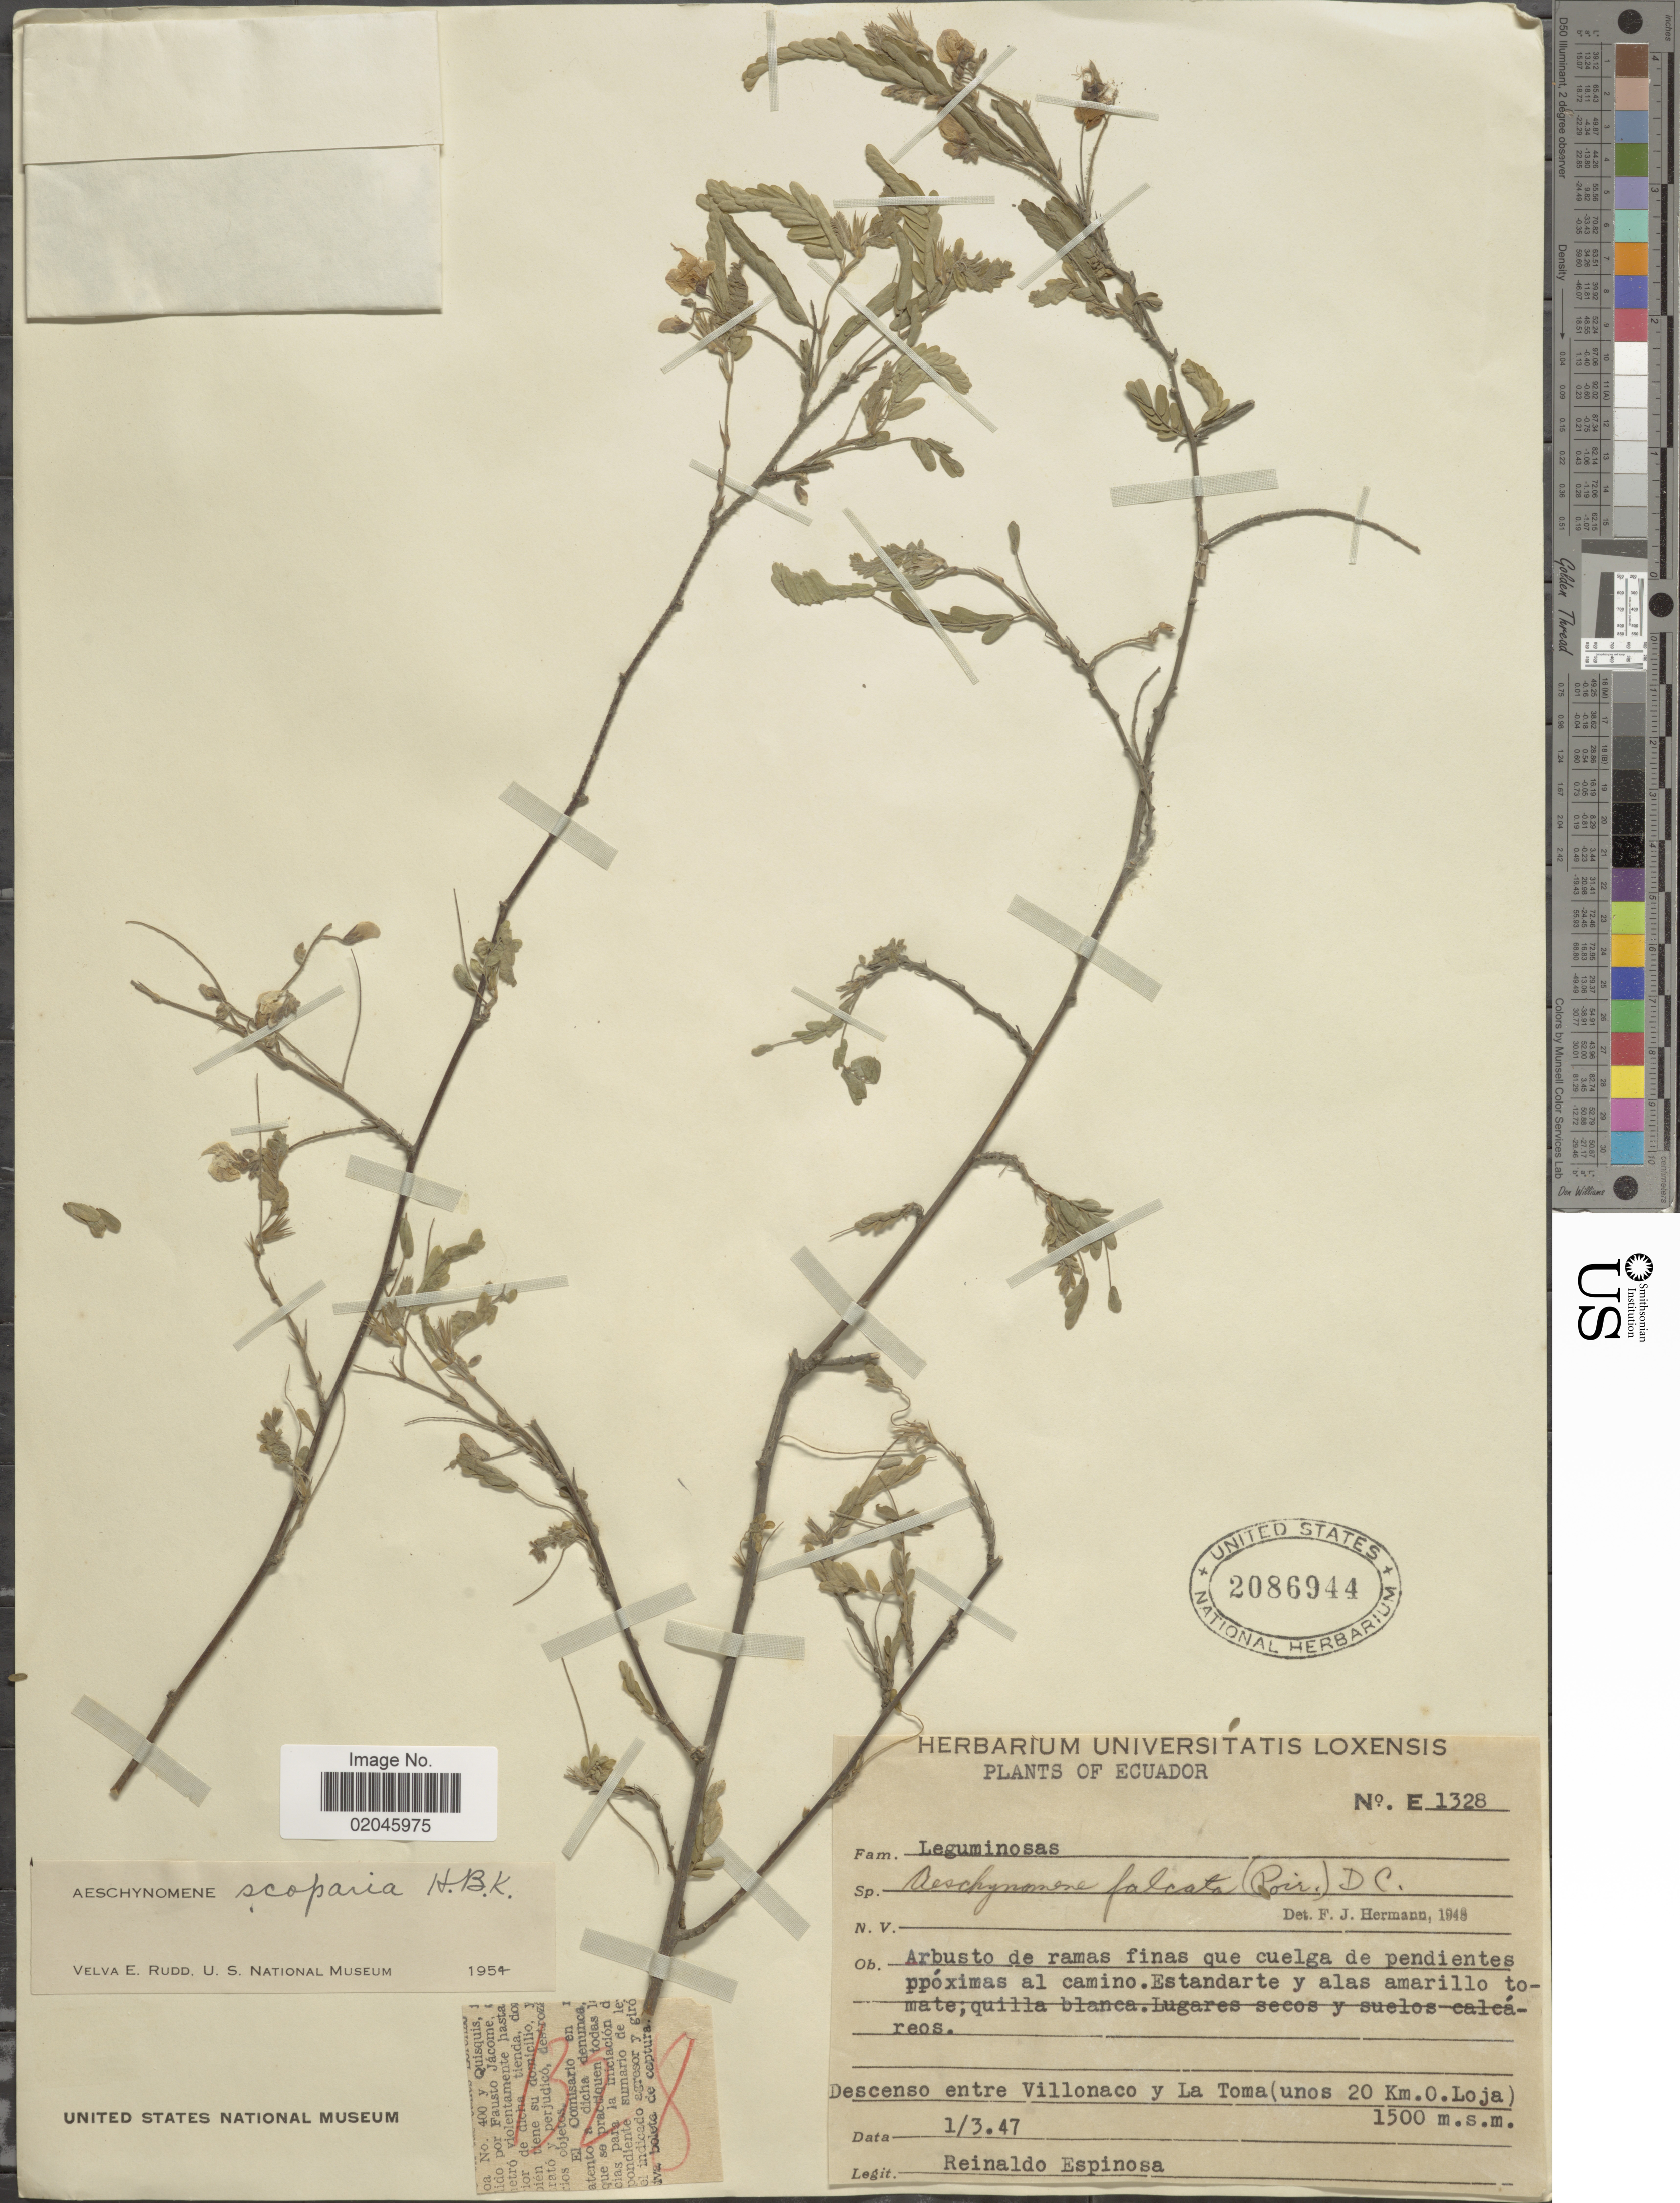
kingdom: Plantae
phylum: Tracheophyta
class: Magnoliopsida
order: Fabales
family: Fabaceae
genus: Aeschynomene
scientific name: Aeschynomene scoparia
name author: Kunth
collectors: R. Espinosa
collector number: E1328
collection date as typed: Transcribed d/m/y: 1/3/47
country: Ecuador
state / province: Loja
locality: Descenso entre Villonaco y La Toma (unos 20 km. 0. Loja)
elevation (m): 1500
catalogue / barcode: US 2086944